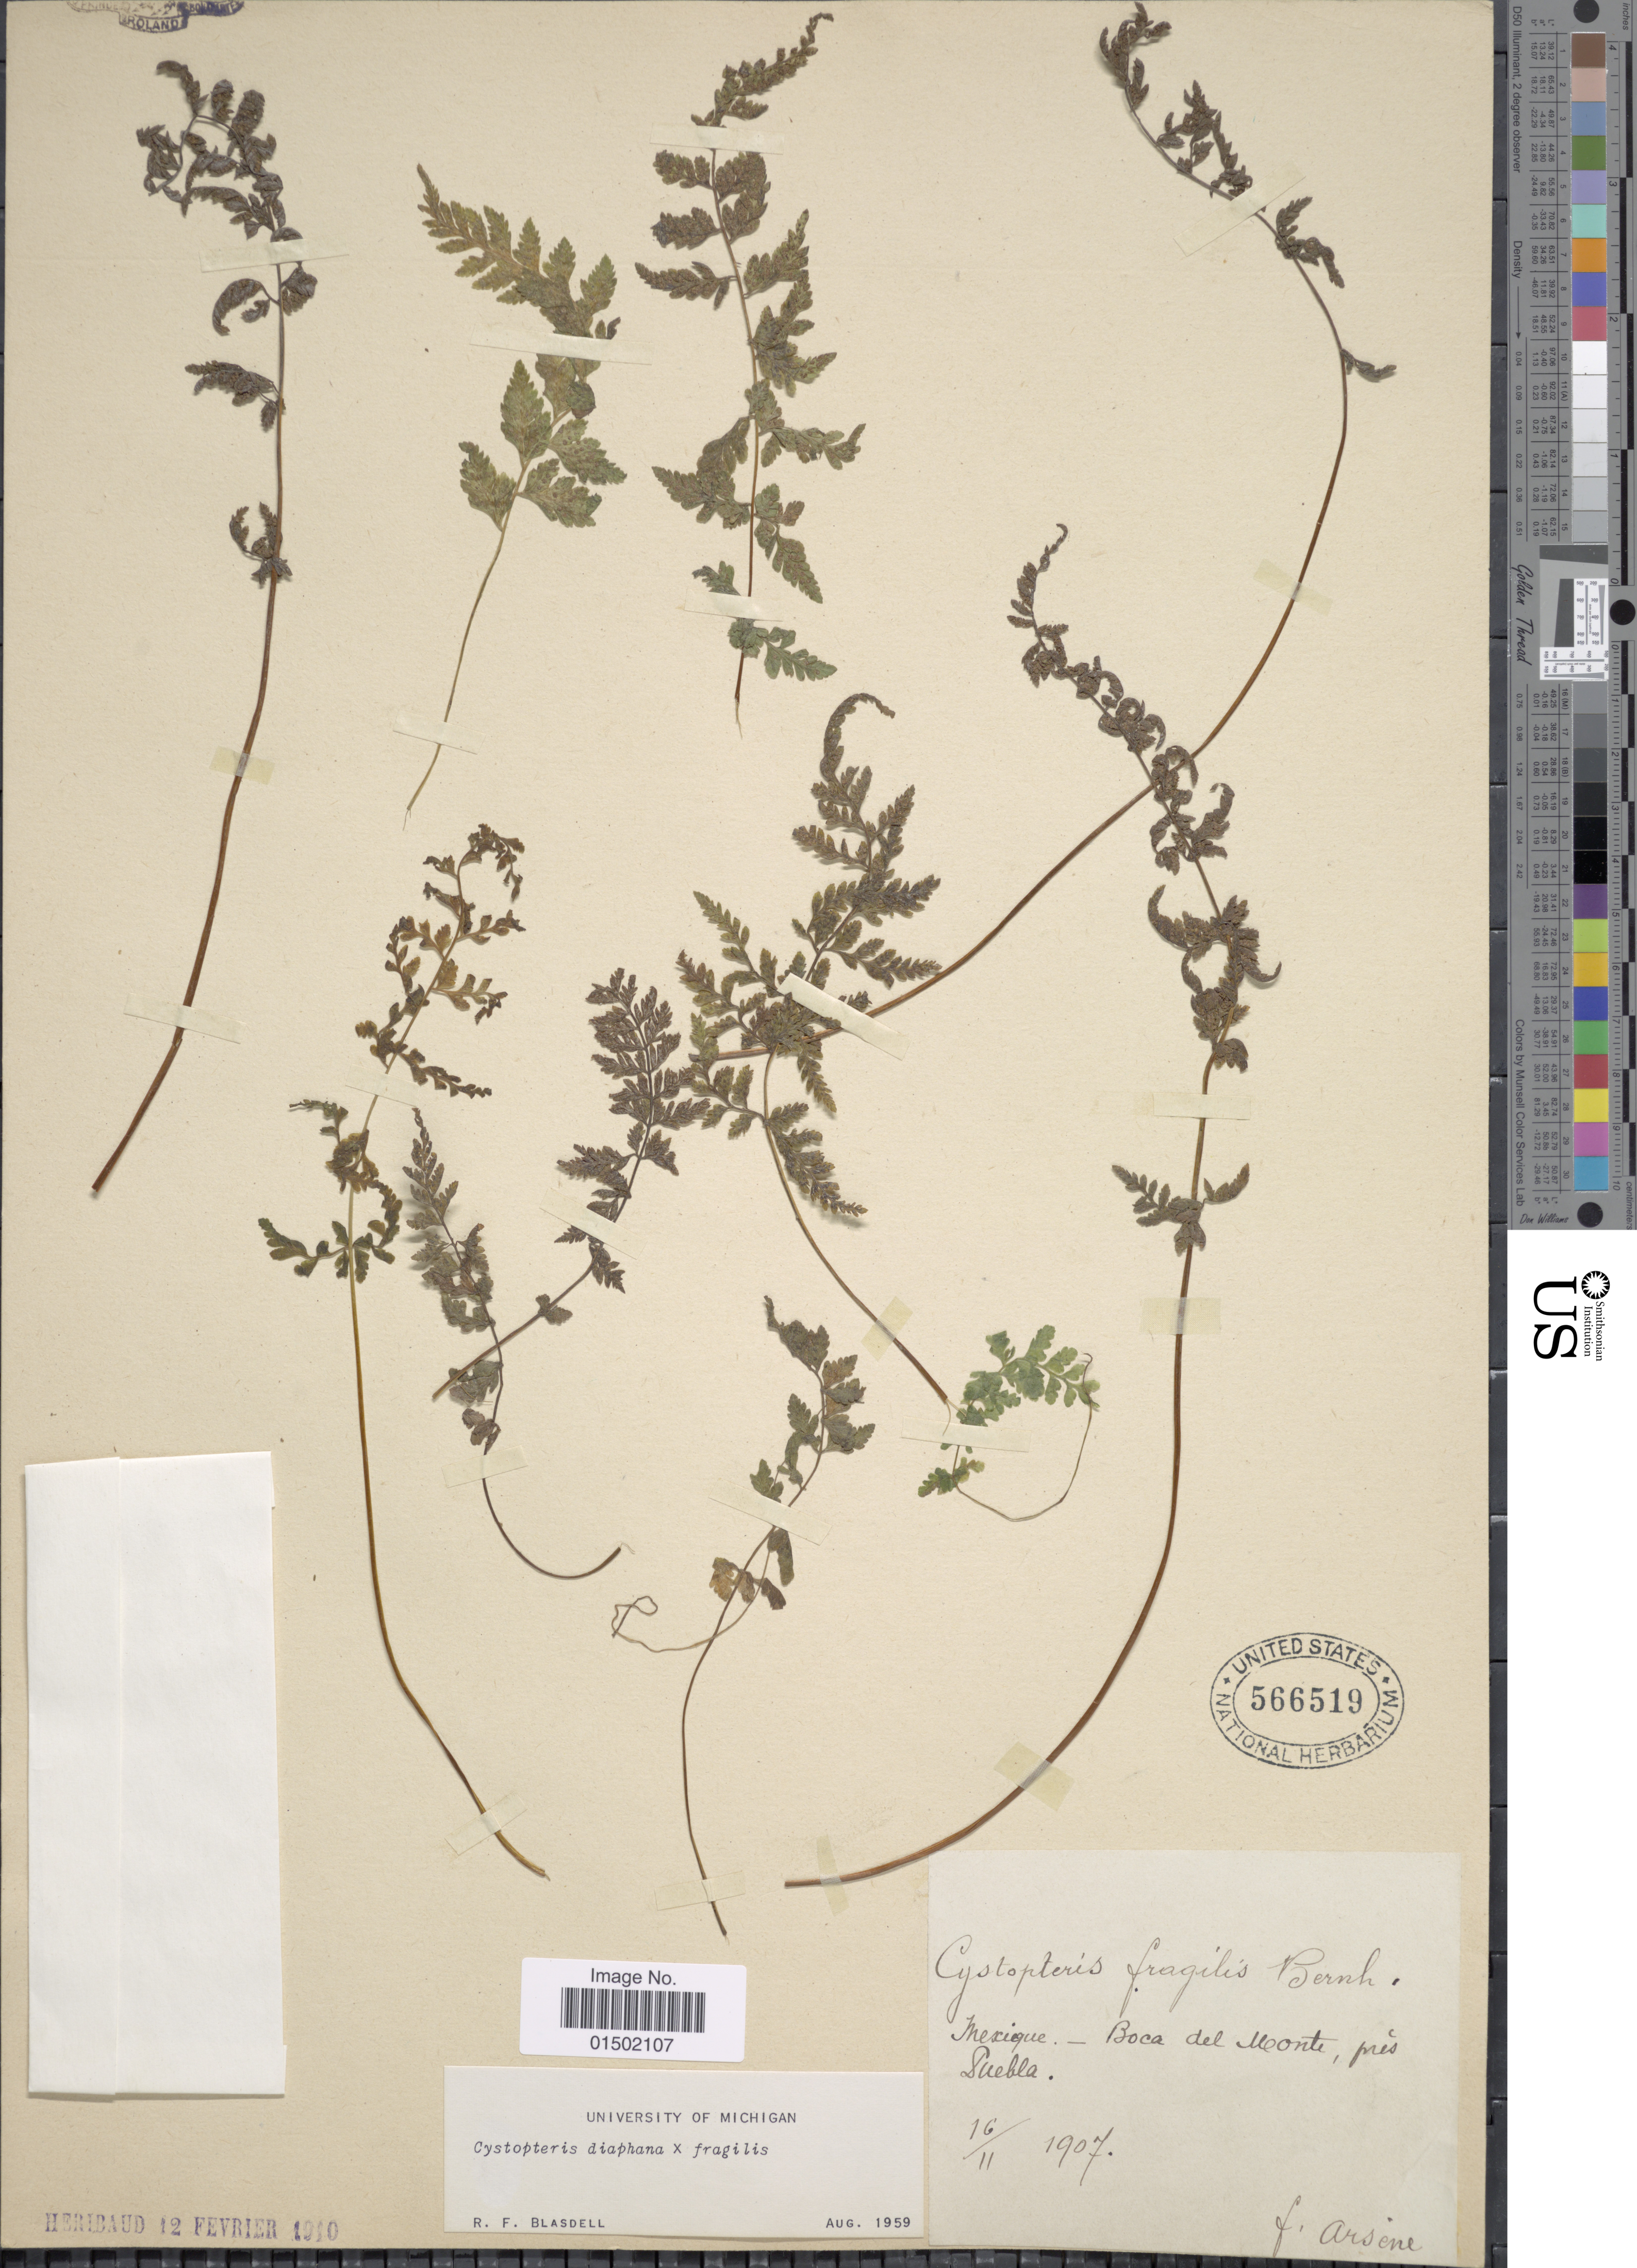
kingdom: Plantae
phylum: Tracheophyta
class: Polypodiopsida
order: Polypodiales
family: Cystopteridaceae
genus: Cystopteris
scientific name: Cystopteris diaphana x C. fragilis (L.) Bernh.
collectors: F. Arsène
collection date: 1907-11-16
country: Mexico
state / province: Puebla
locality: Boca del Meonte, pres Puebla.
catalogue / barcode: US 566519